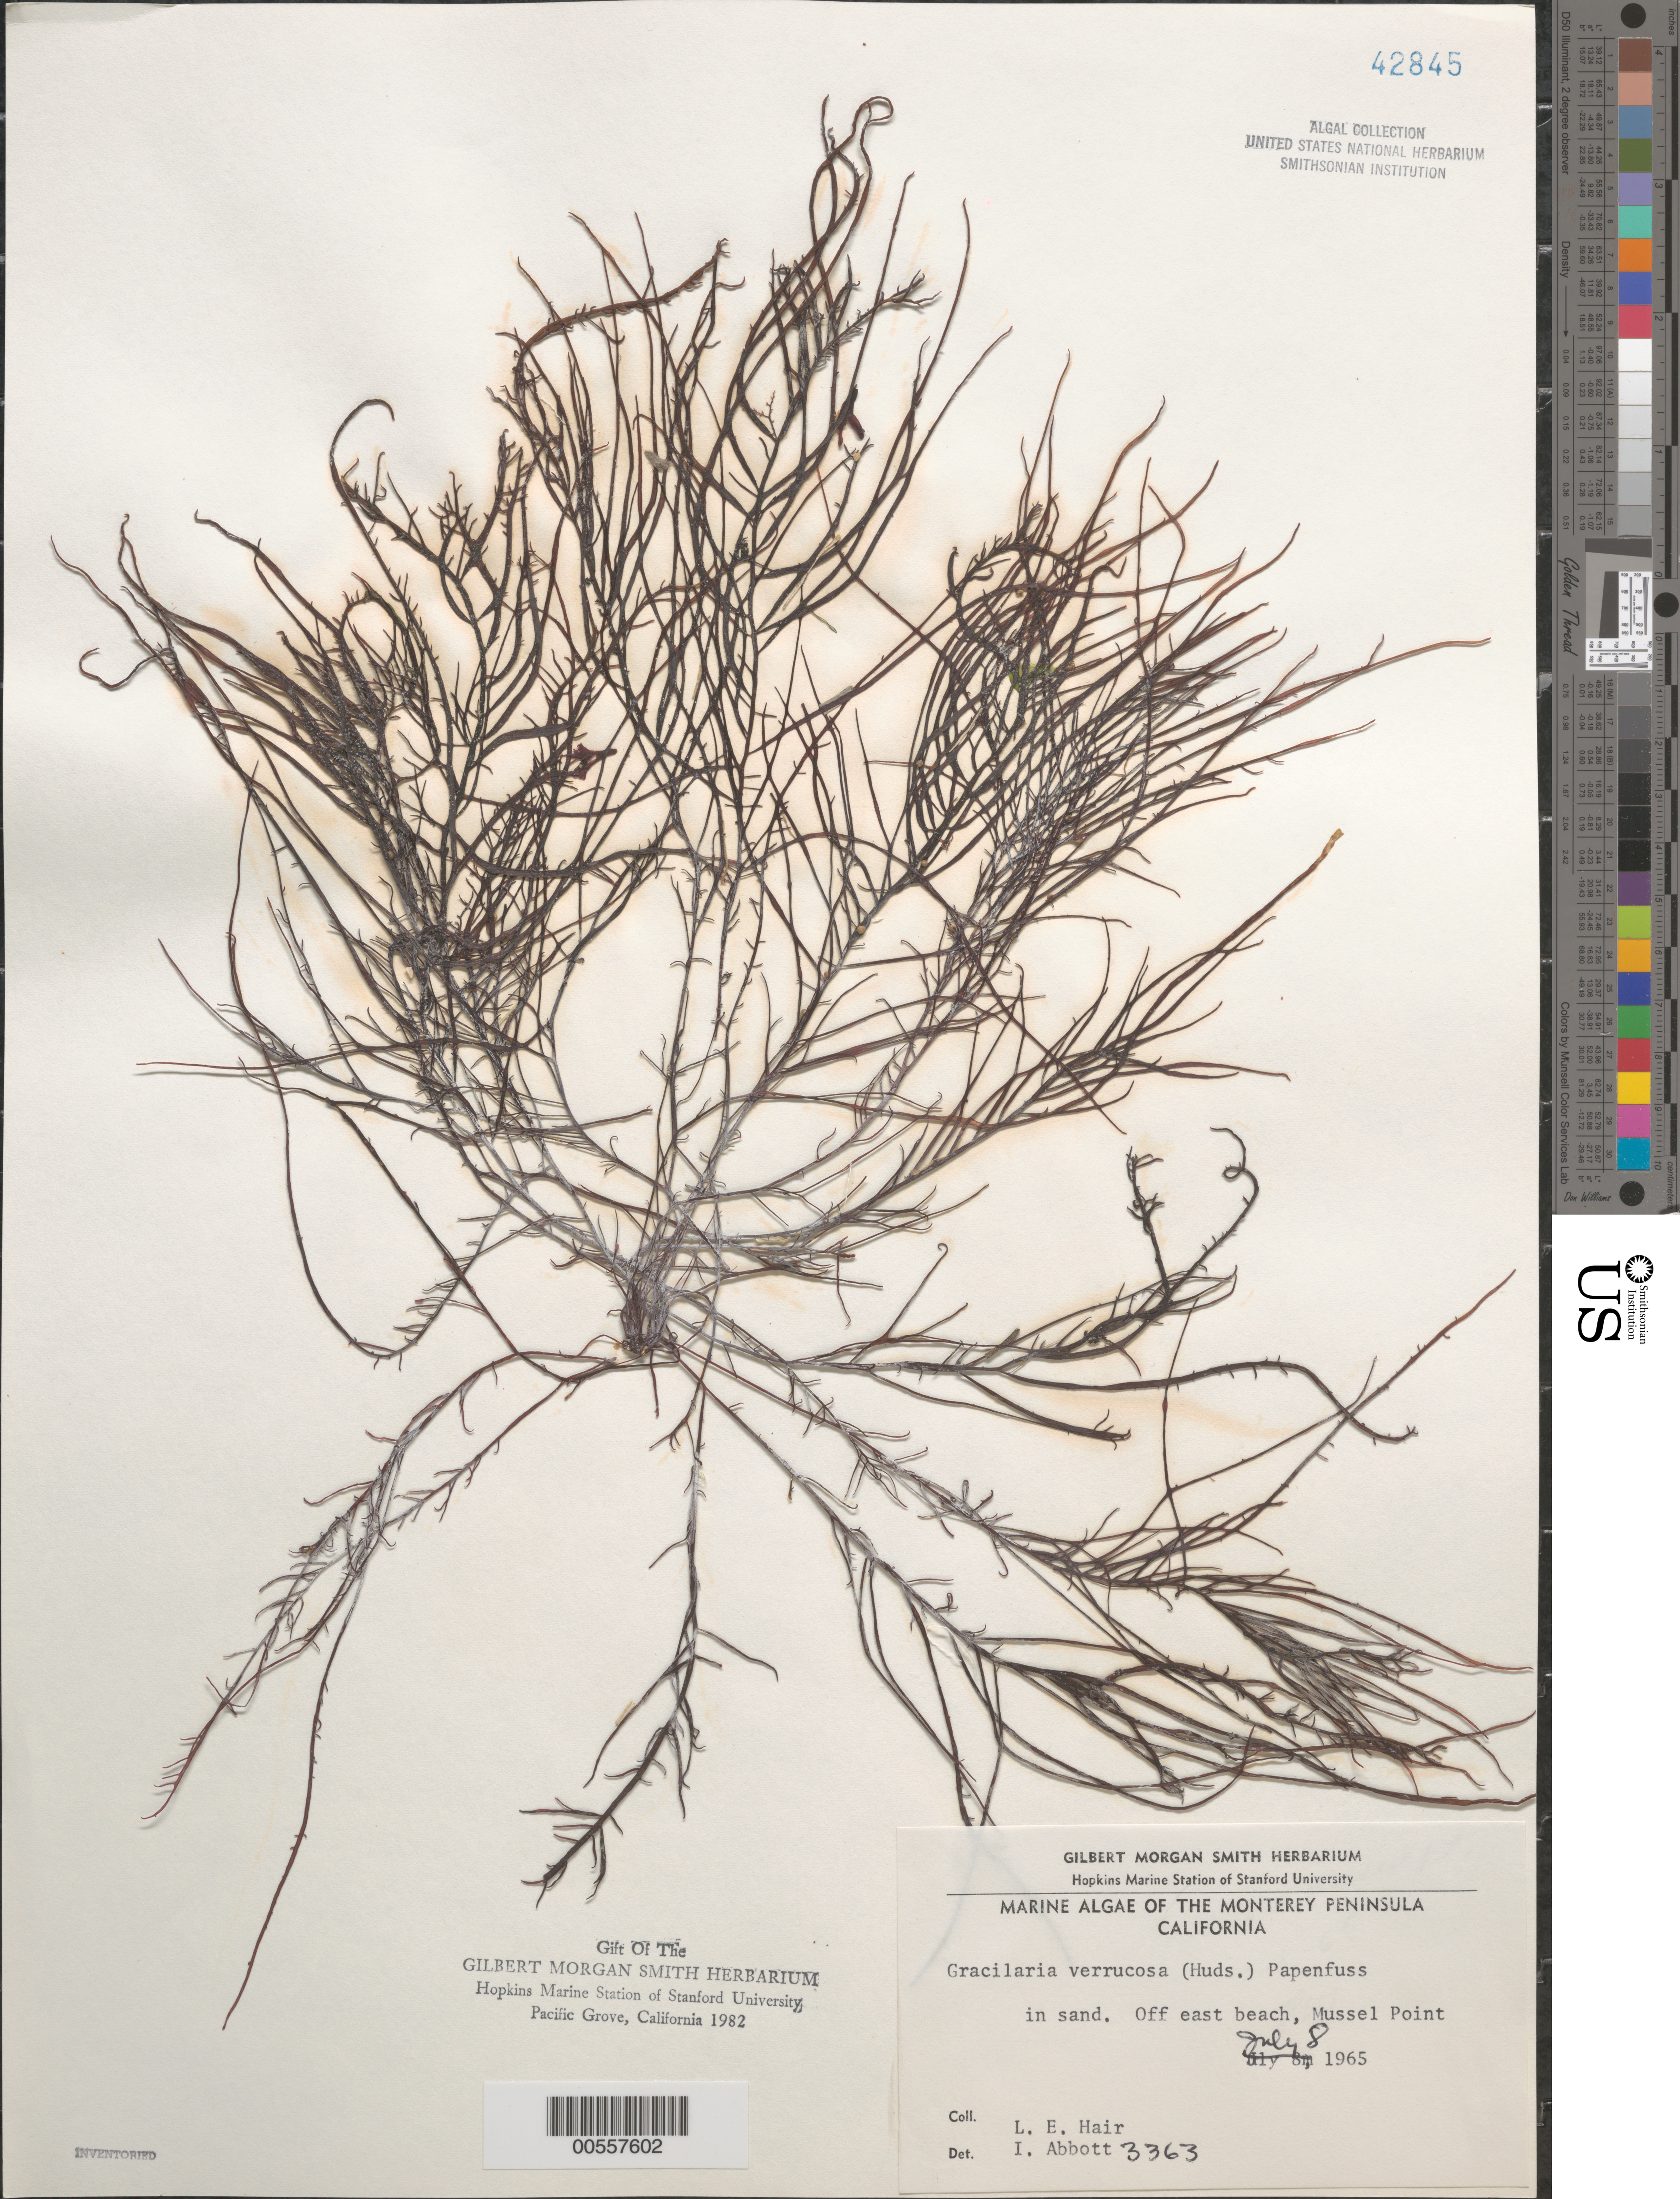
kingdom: Plantae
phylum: Rhodophyta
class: Florideophyceae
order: Gracilariales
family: Gracilariaceae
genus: Gracilariopsis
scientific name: Gracilariopsis longissima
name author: (S.G. Gmel.) Steentoft et al.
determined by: Algae name updating Project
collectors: L. Hair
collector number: IAA 3363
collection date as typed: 08 Jul 1965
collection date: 1965-07-08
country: United States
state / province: California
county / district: Monterey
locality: Mussel Point, off east beach, Monterey Peninsula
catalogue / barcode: US 42845